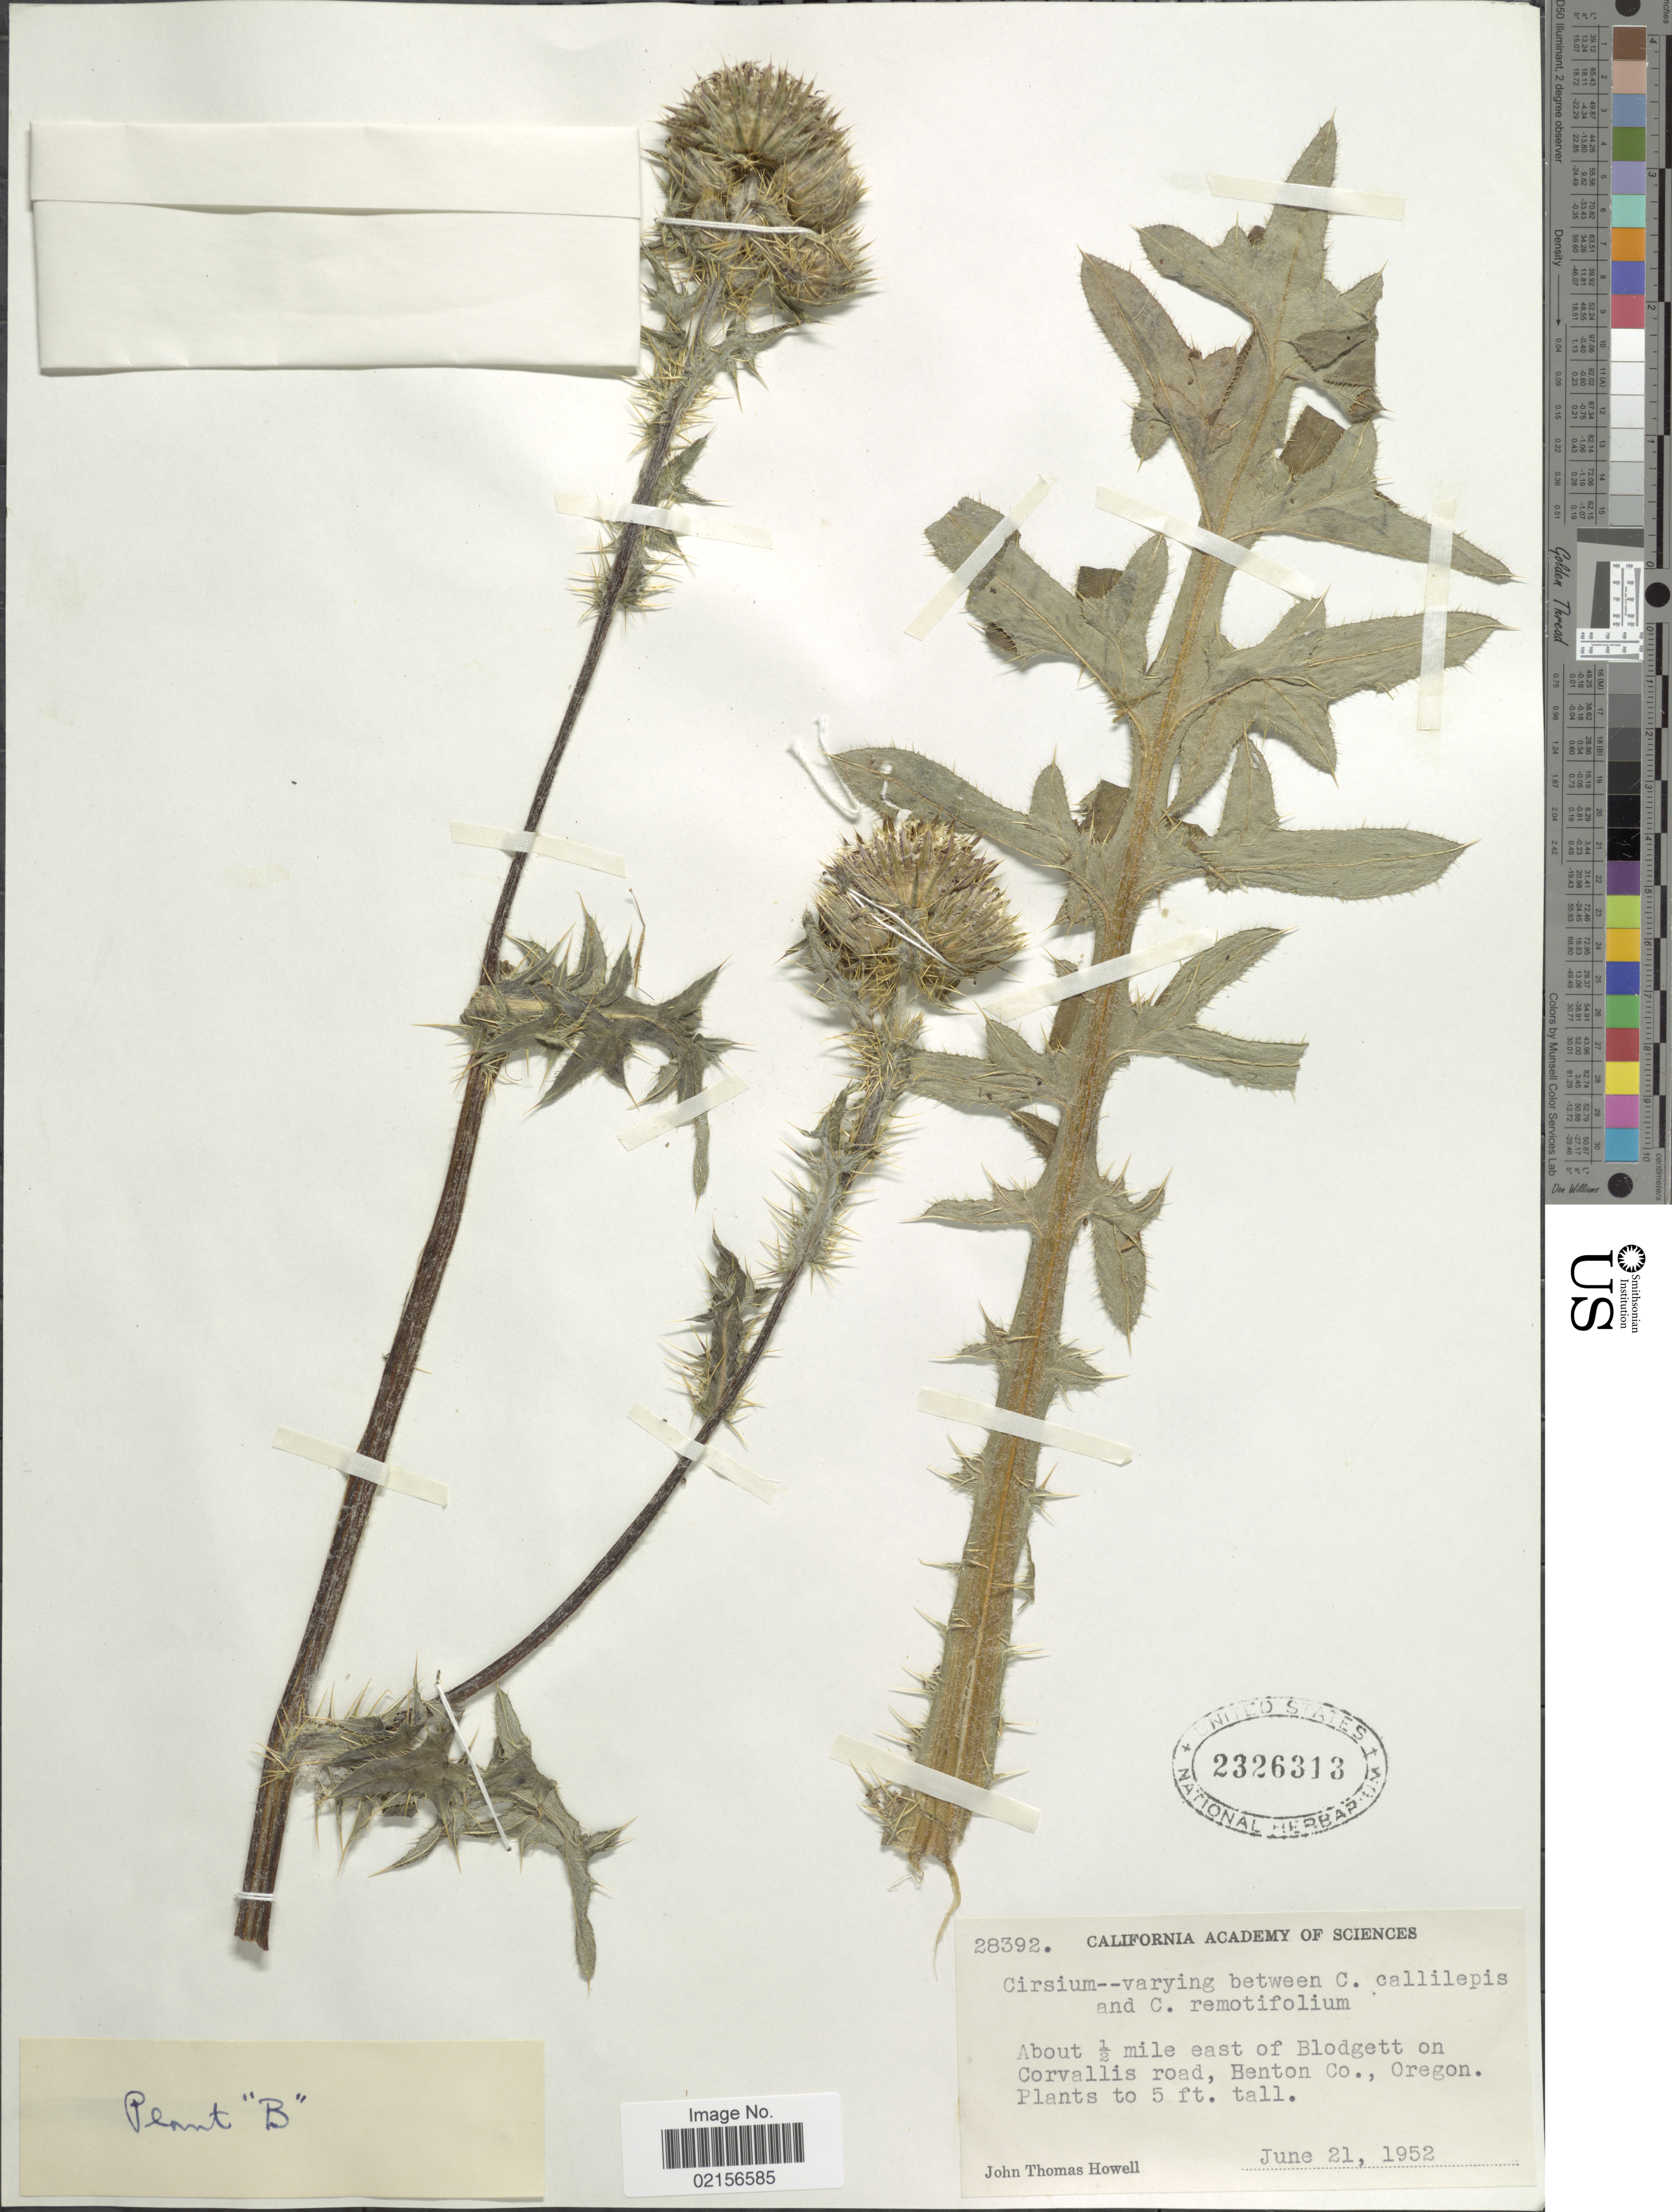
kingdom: Plantae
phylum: Tracheophyta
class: Magnoliopsida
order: Asterales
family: Asteraceae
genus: Cirsium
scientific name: Cirsium remotifolium var. odontolepis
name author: Petr.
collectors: J. T. Howell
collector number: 28392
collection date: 1952-06-21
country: United States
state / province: Oregon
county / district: Benton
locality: About ½ mile east of Blodgett on Corvallis road, Benton Co.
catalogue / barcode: US 2326313